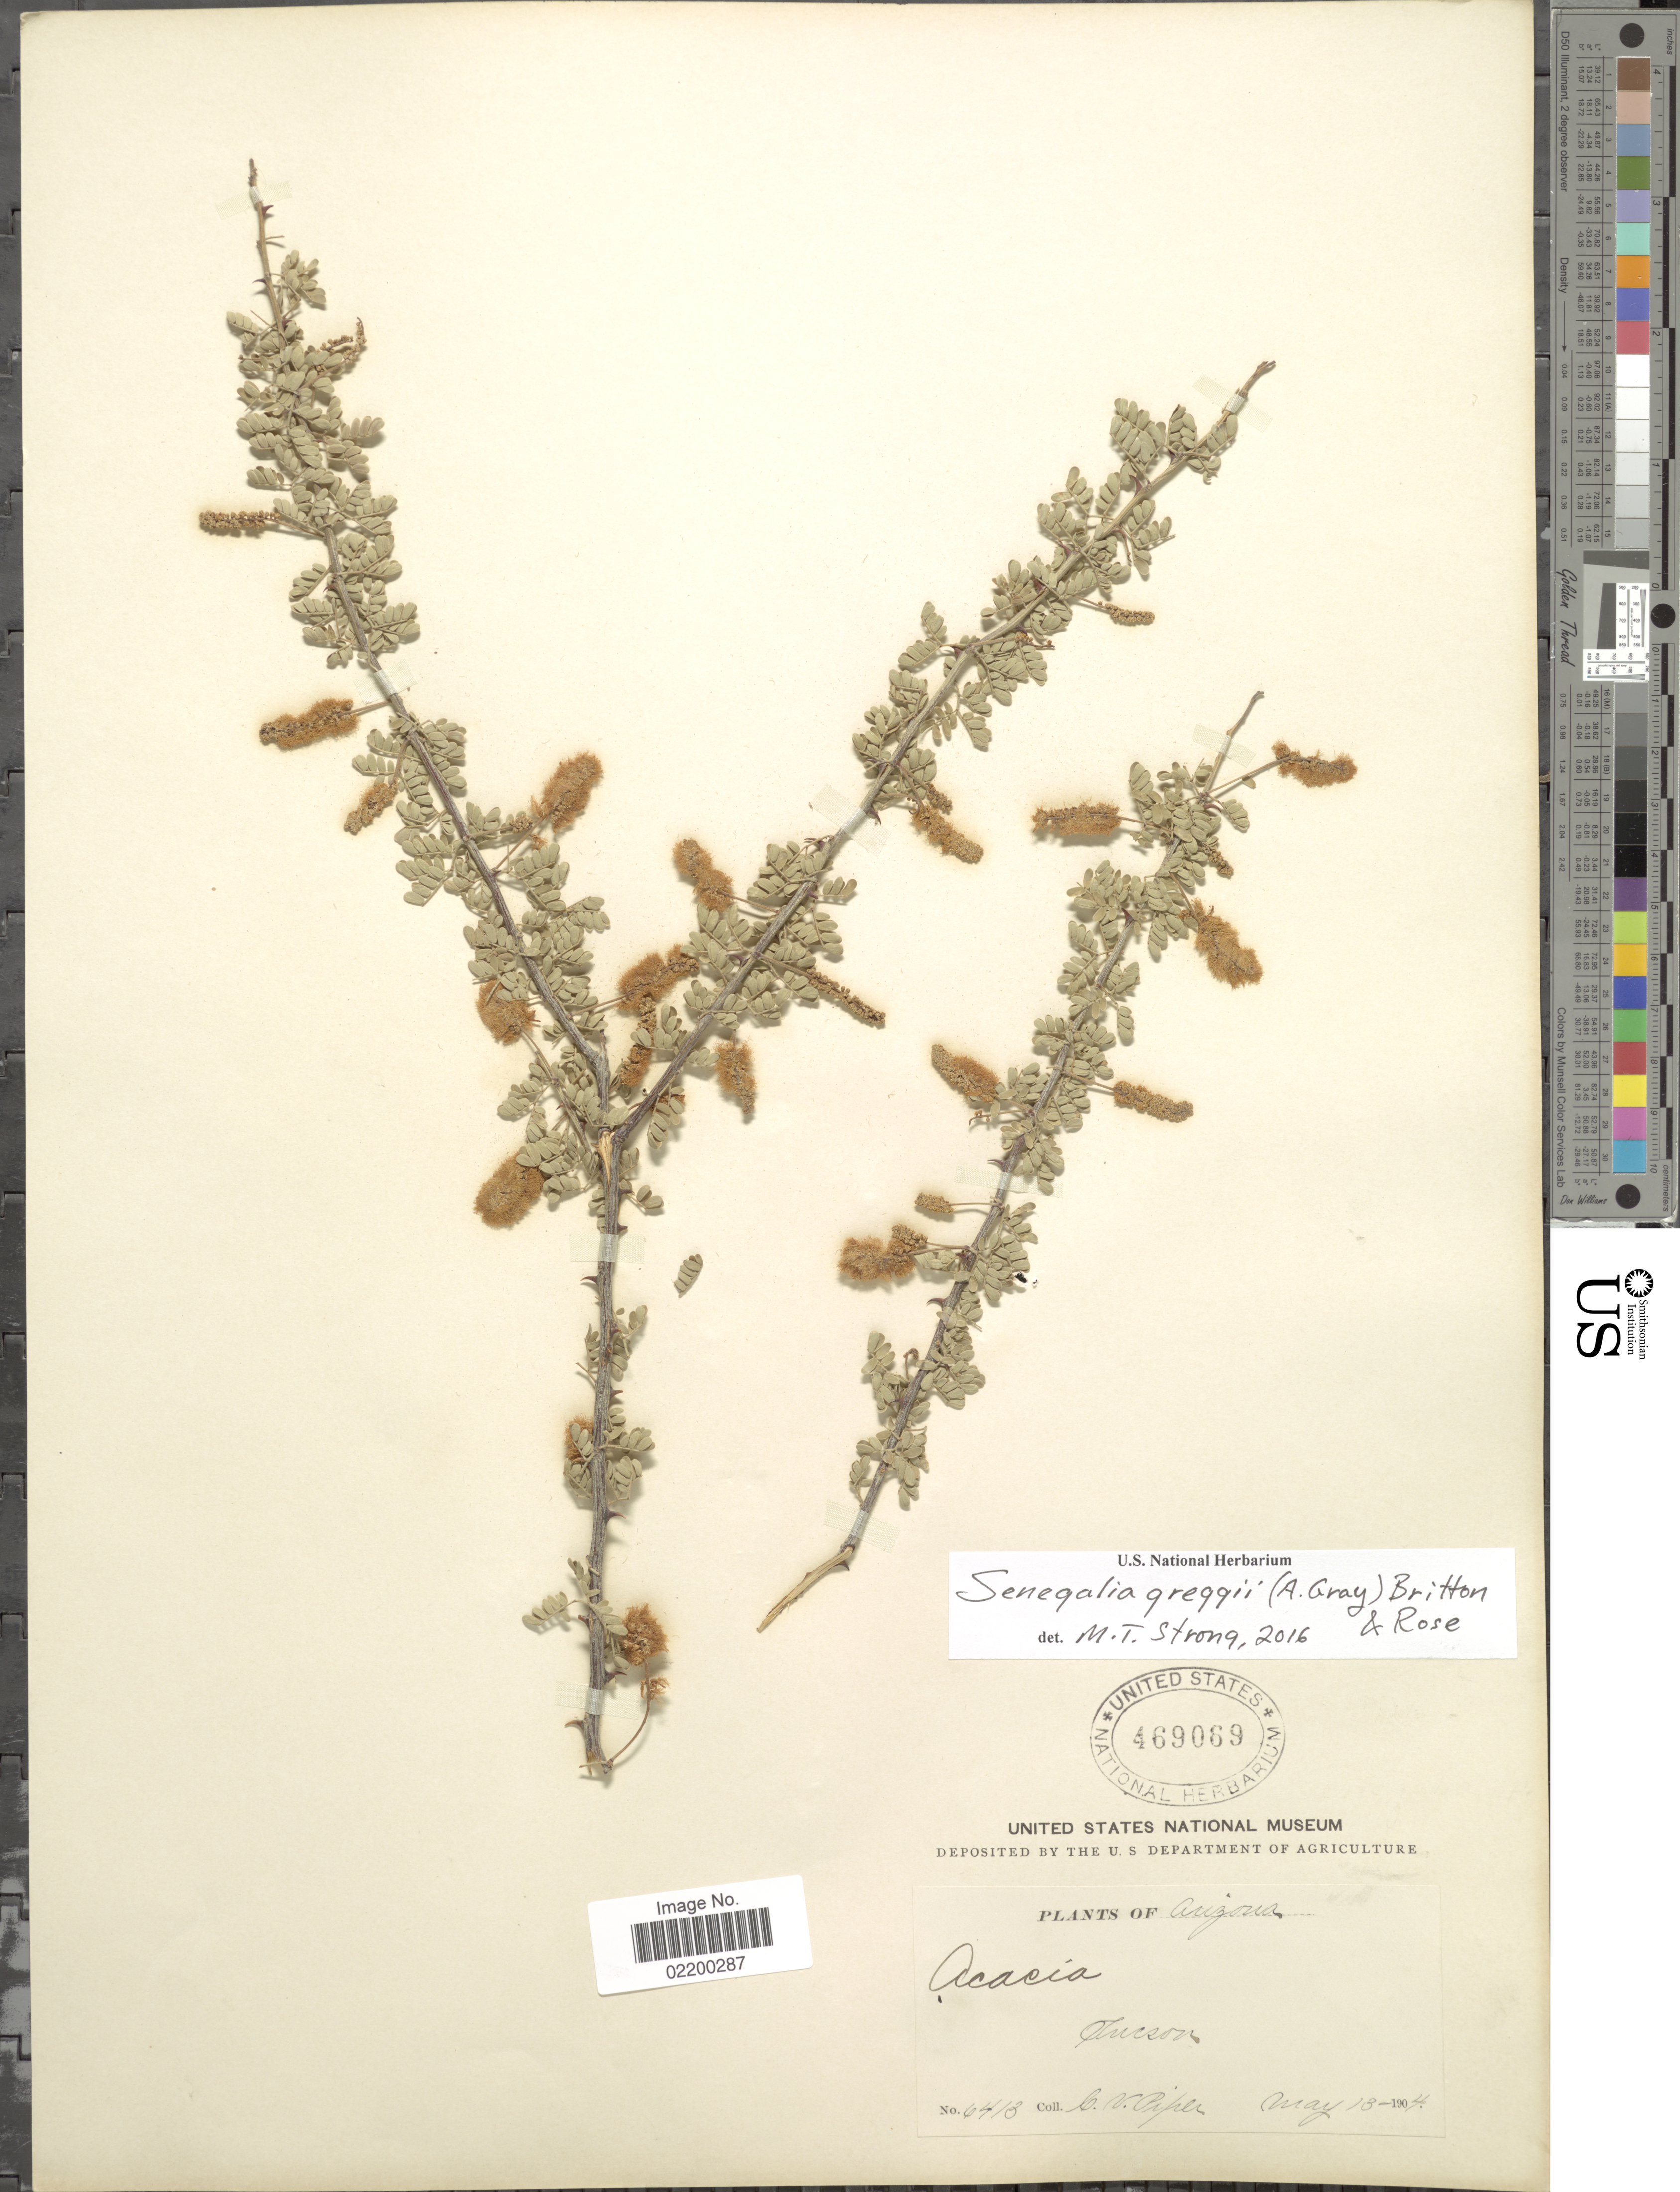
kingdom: Plantae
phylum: Tracheophyta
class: Magnoliopsida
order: Fabales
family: Fabaceae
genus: Senegalia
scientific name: Senegalia greggii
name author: (A. Gray) Britton & Rose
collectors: C. V. Piper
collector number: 6413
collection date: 1904-05-13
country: United States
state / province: Arizona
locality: Tucson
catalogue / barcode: US 469069